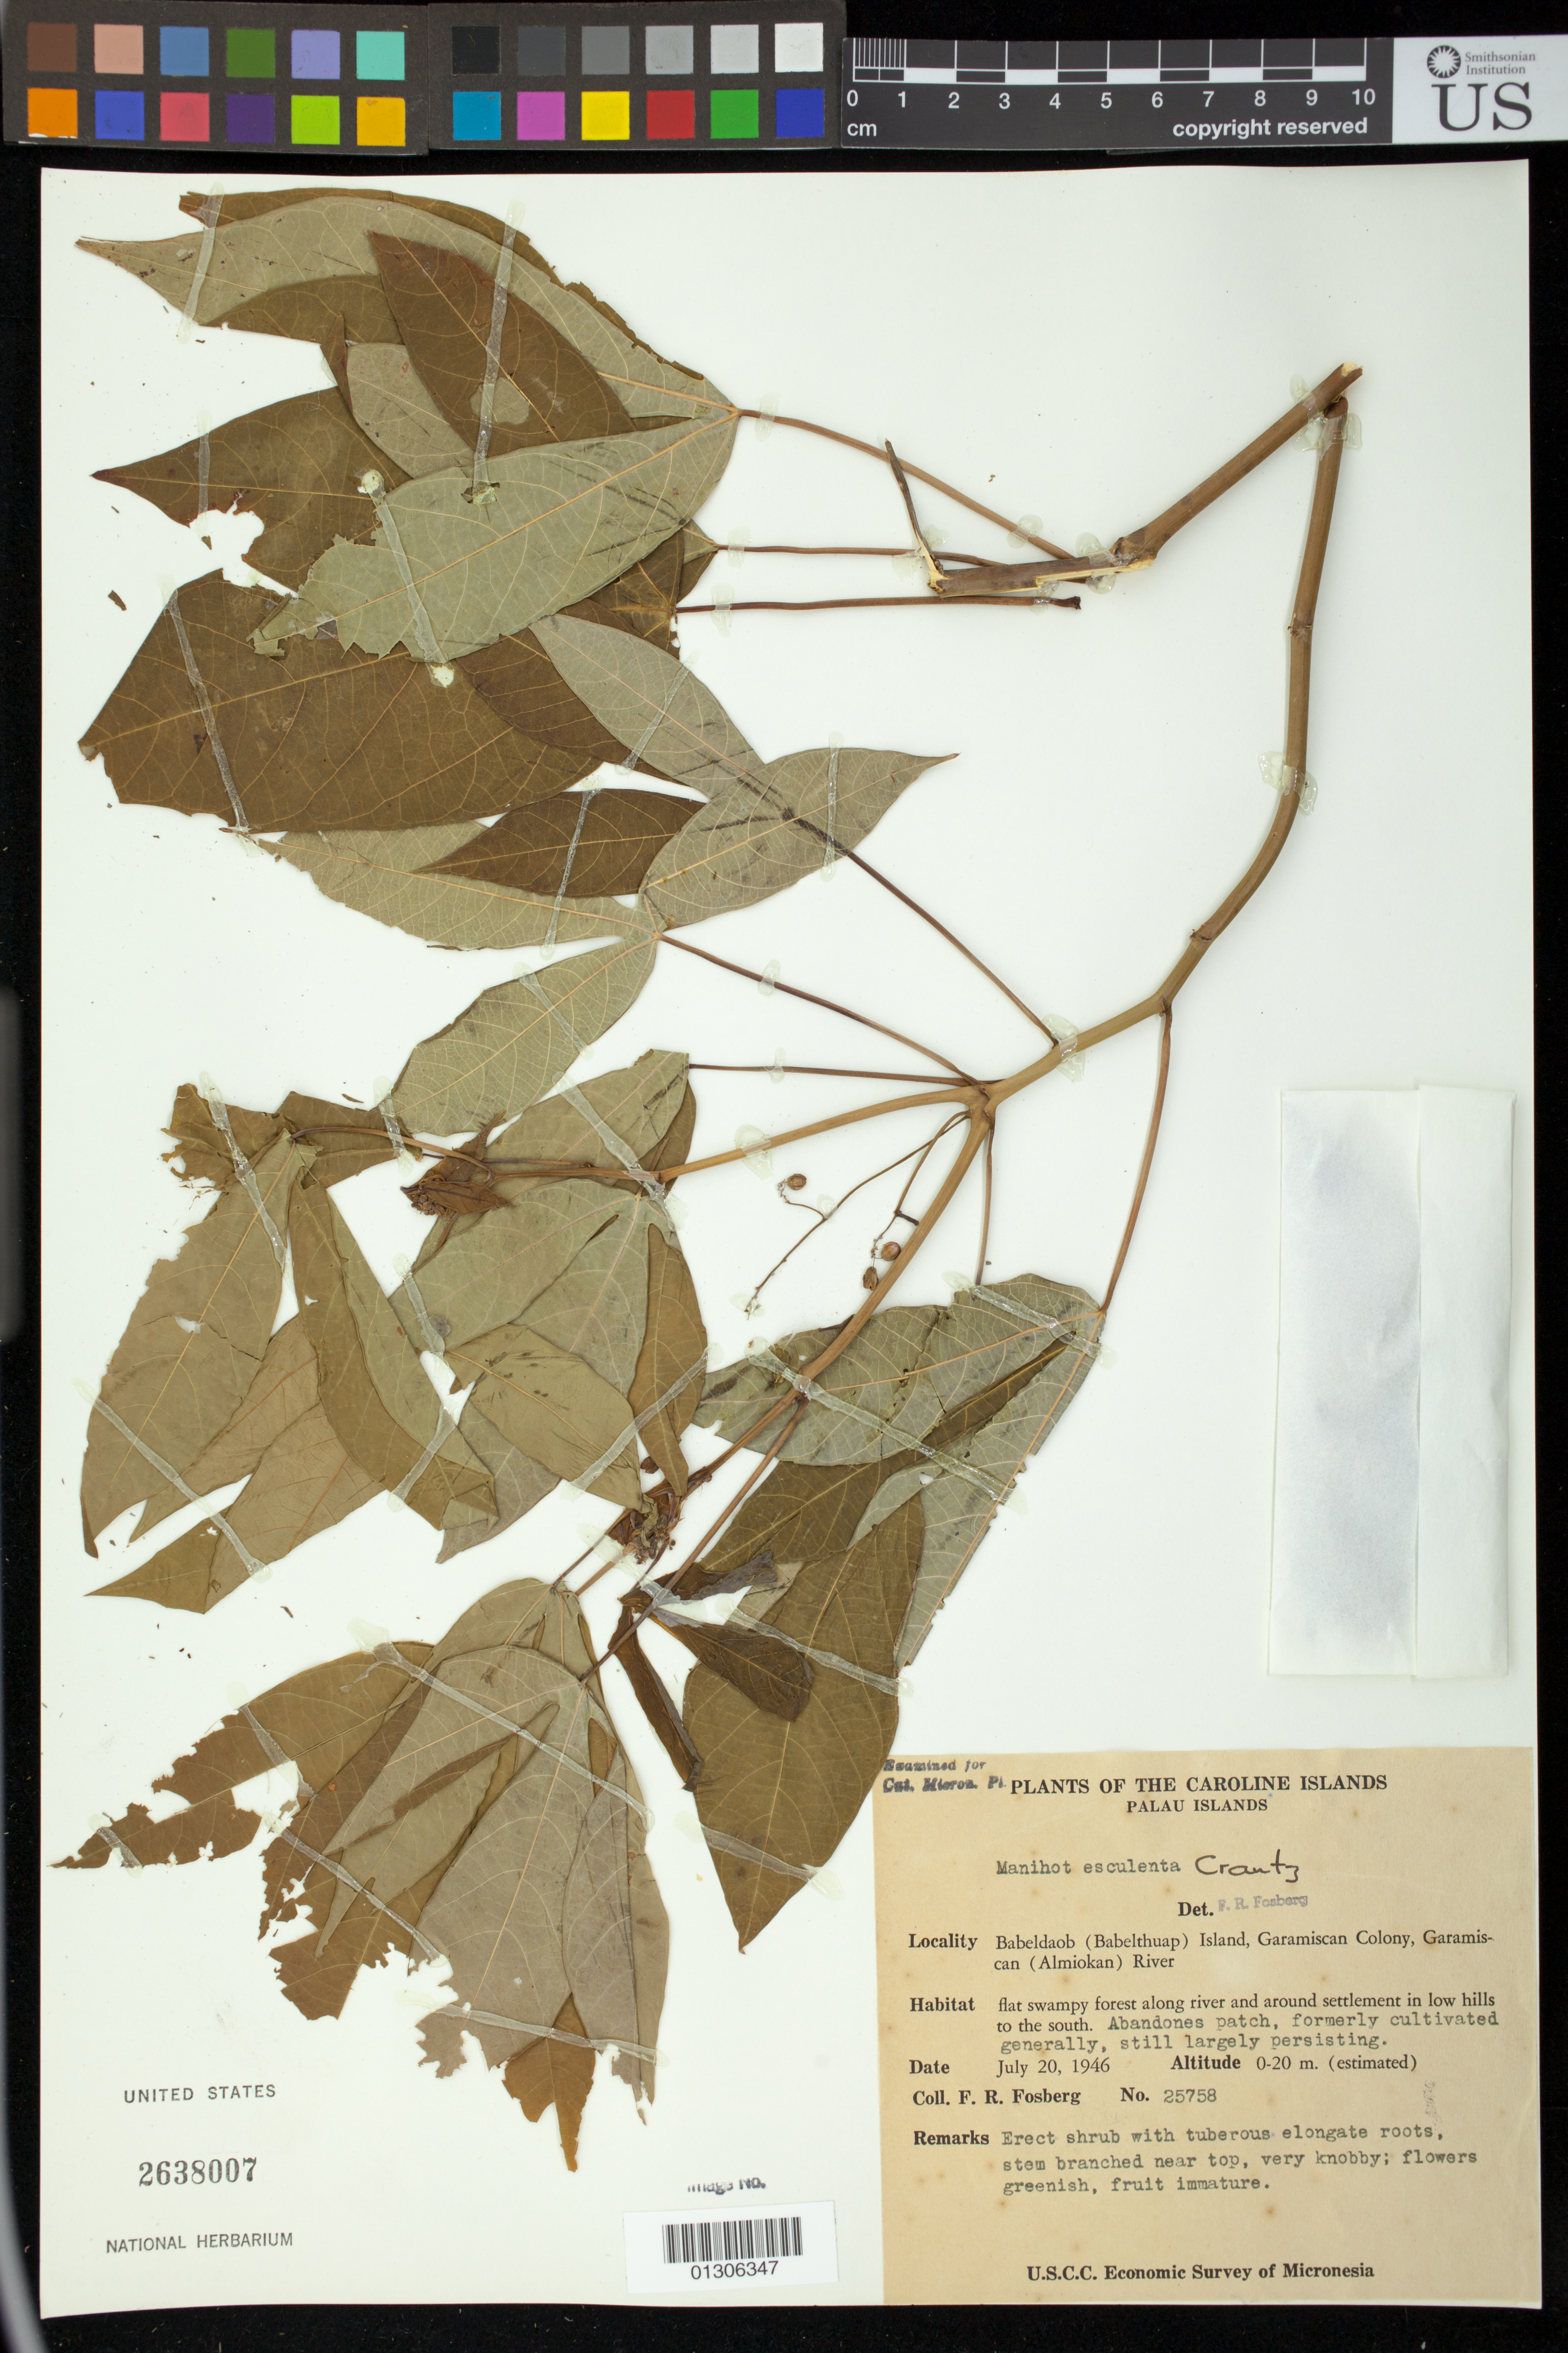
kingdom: Plantae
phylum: Tracheophyta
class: Magnoliopsida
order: Malpighiales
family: Euphorbiaceae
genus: Manihot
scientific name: Manihot esculenta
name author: Crantz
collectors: F. R. Fosberg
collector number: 25758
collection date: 1946-07-20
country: Palau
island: Babeldaob [Babelthuap]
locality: Babeldaob (Babelthuap) Island, Garamiscan Colony, Garamiscan (Almiokan) River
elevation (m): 0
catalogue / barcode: US 2638007